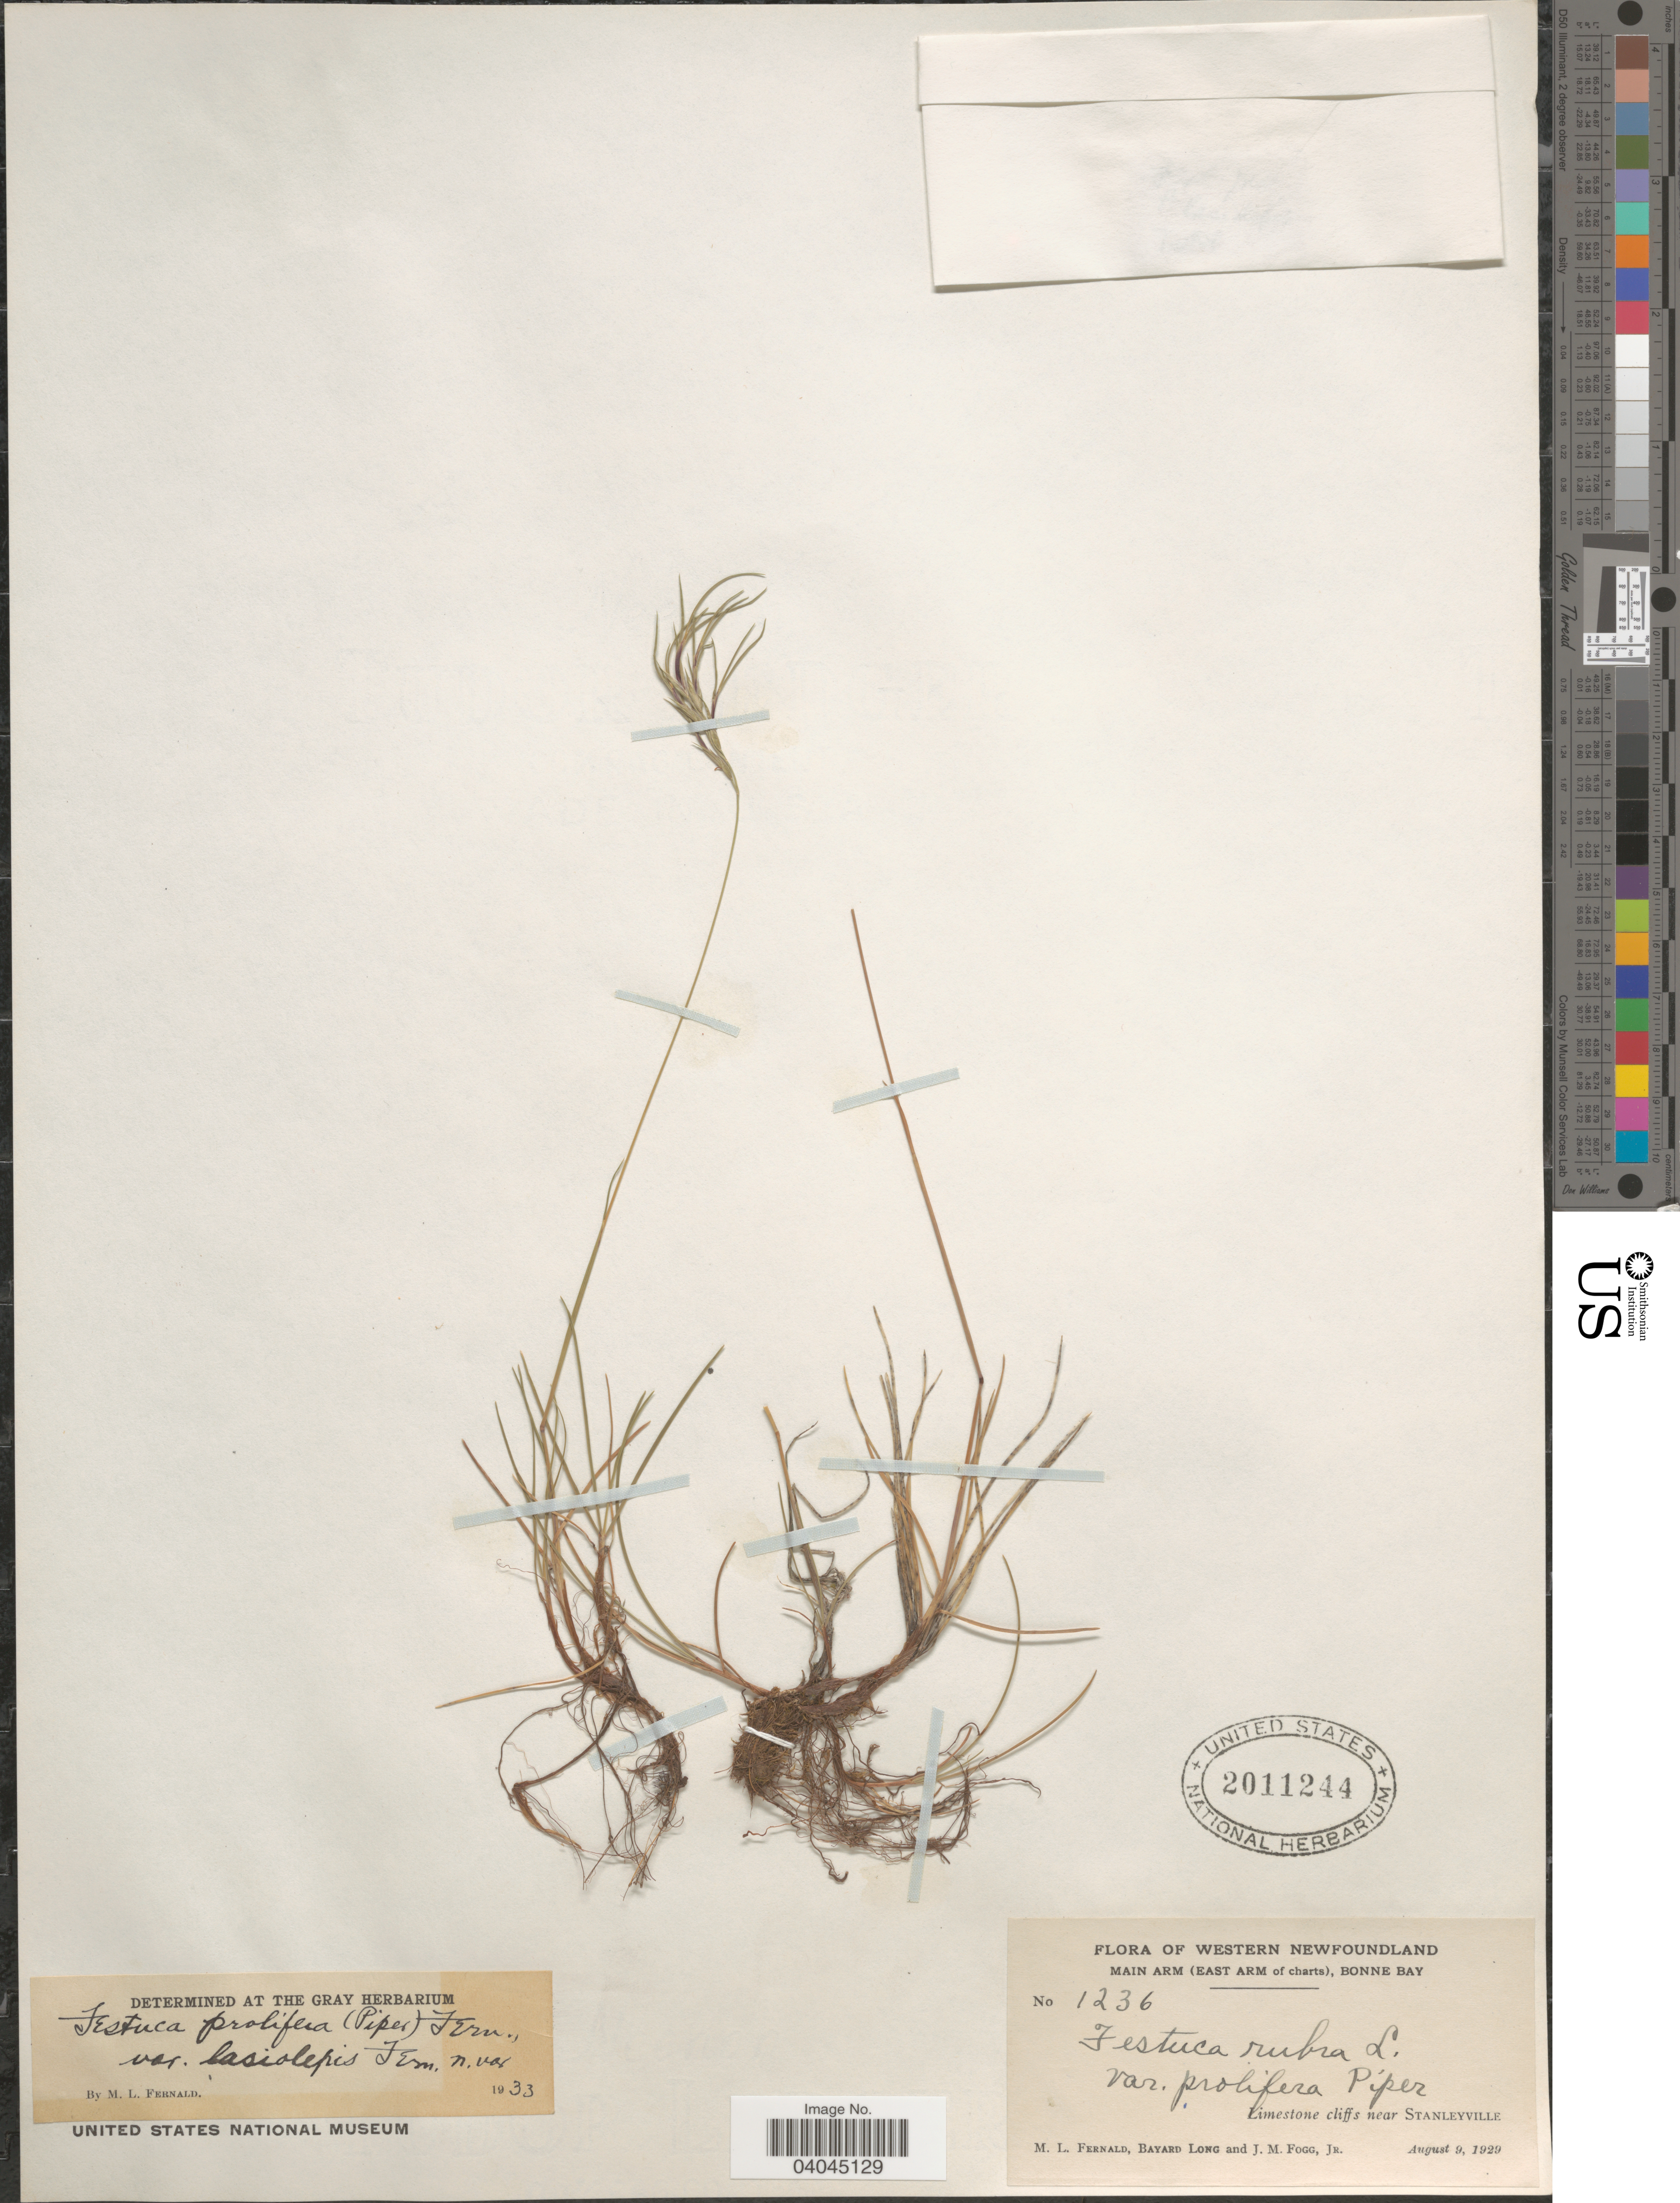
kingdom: Plantae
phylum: Tracheophyta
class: Liliopsida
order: Poales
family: Poaceae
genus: Festuca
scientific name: Festuca rubra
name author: L.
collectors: M. L. Fernald, B. Long & J. Fogg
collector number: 1236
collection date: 1929-08-09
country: Canada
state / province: Newfoundland and Labrador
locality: Western Newfoundland. Main Arm (East Arm of charts), Bonne Bay. Near Stanleyville.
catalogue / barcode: US 2011244